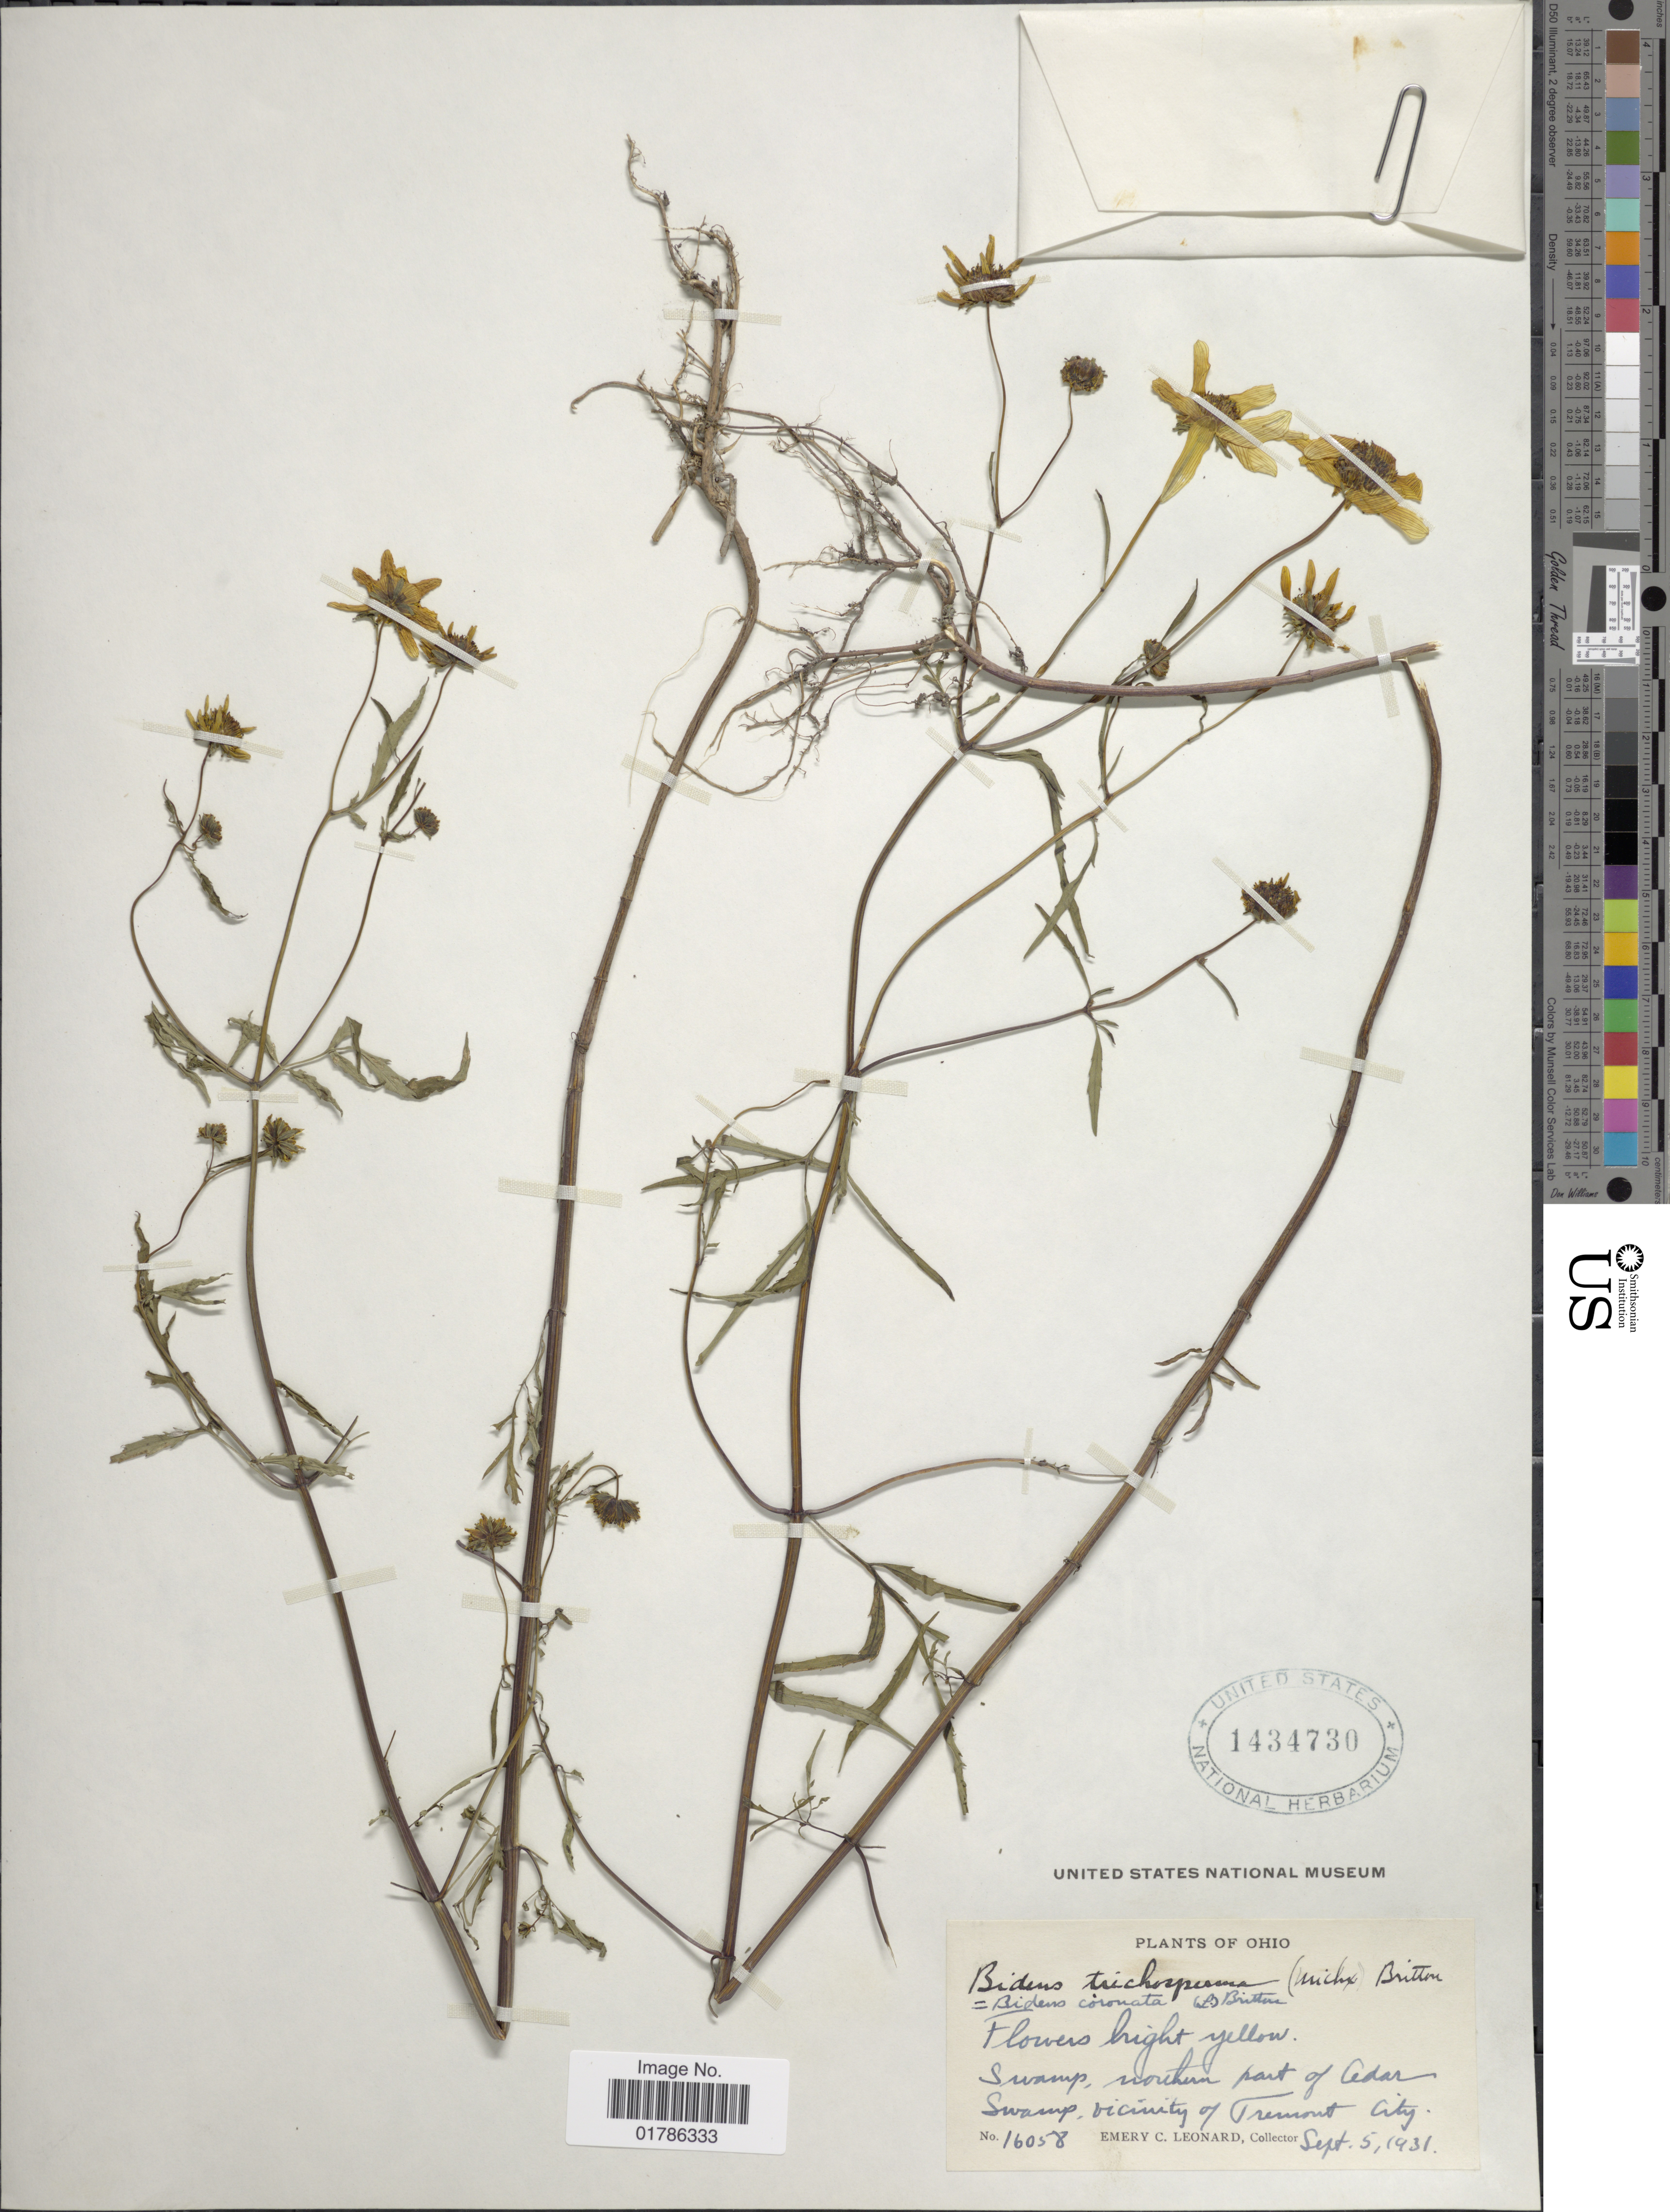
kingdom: Plantae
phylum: Tracheophyta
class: Magnoliopsida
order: Asterales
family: Asteraceae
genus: Bidens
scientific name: Bidens coronata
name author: (L.) Britton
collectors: E. C. Leonard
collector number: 16058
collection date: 1931-09-05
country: United States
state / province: Ohio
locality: Northern part of Cedar Swamp, vicinity of Tremont City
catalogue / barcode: US 1434730